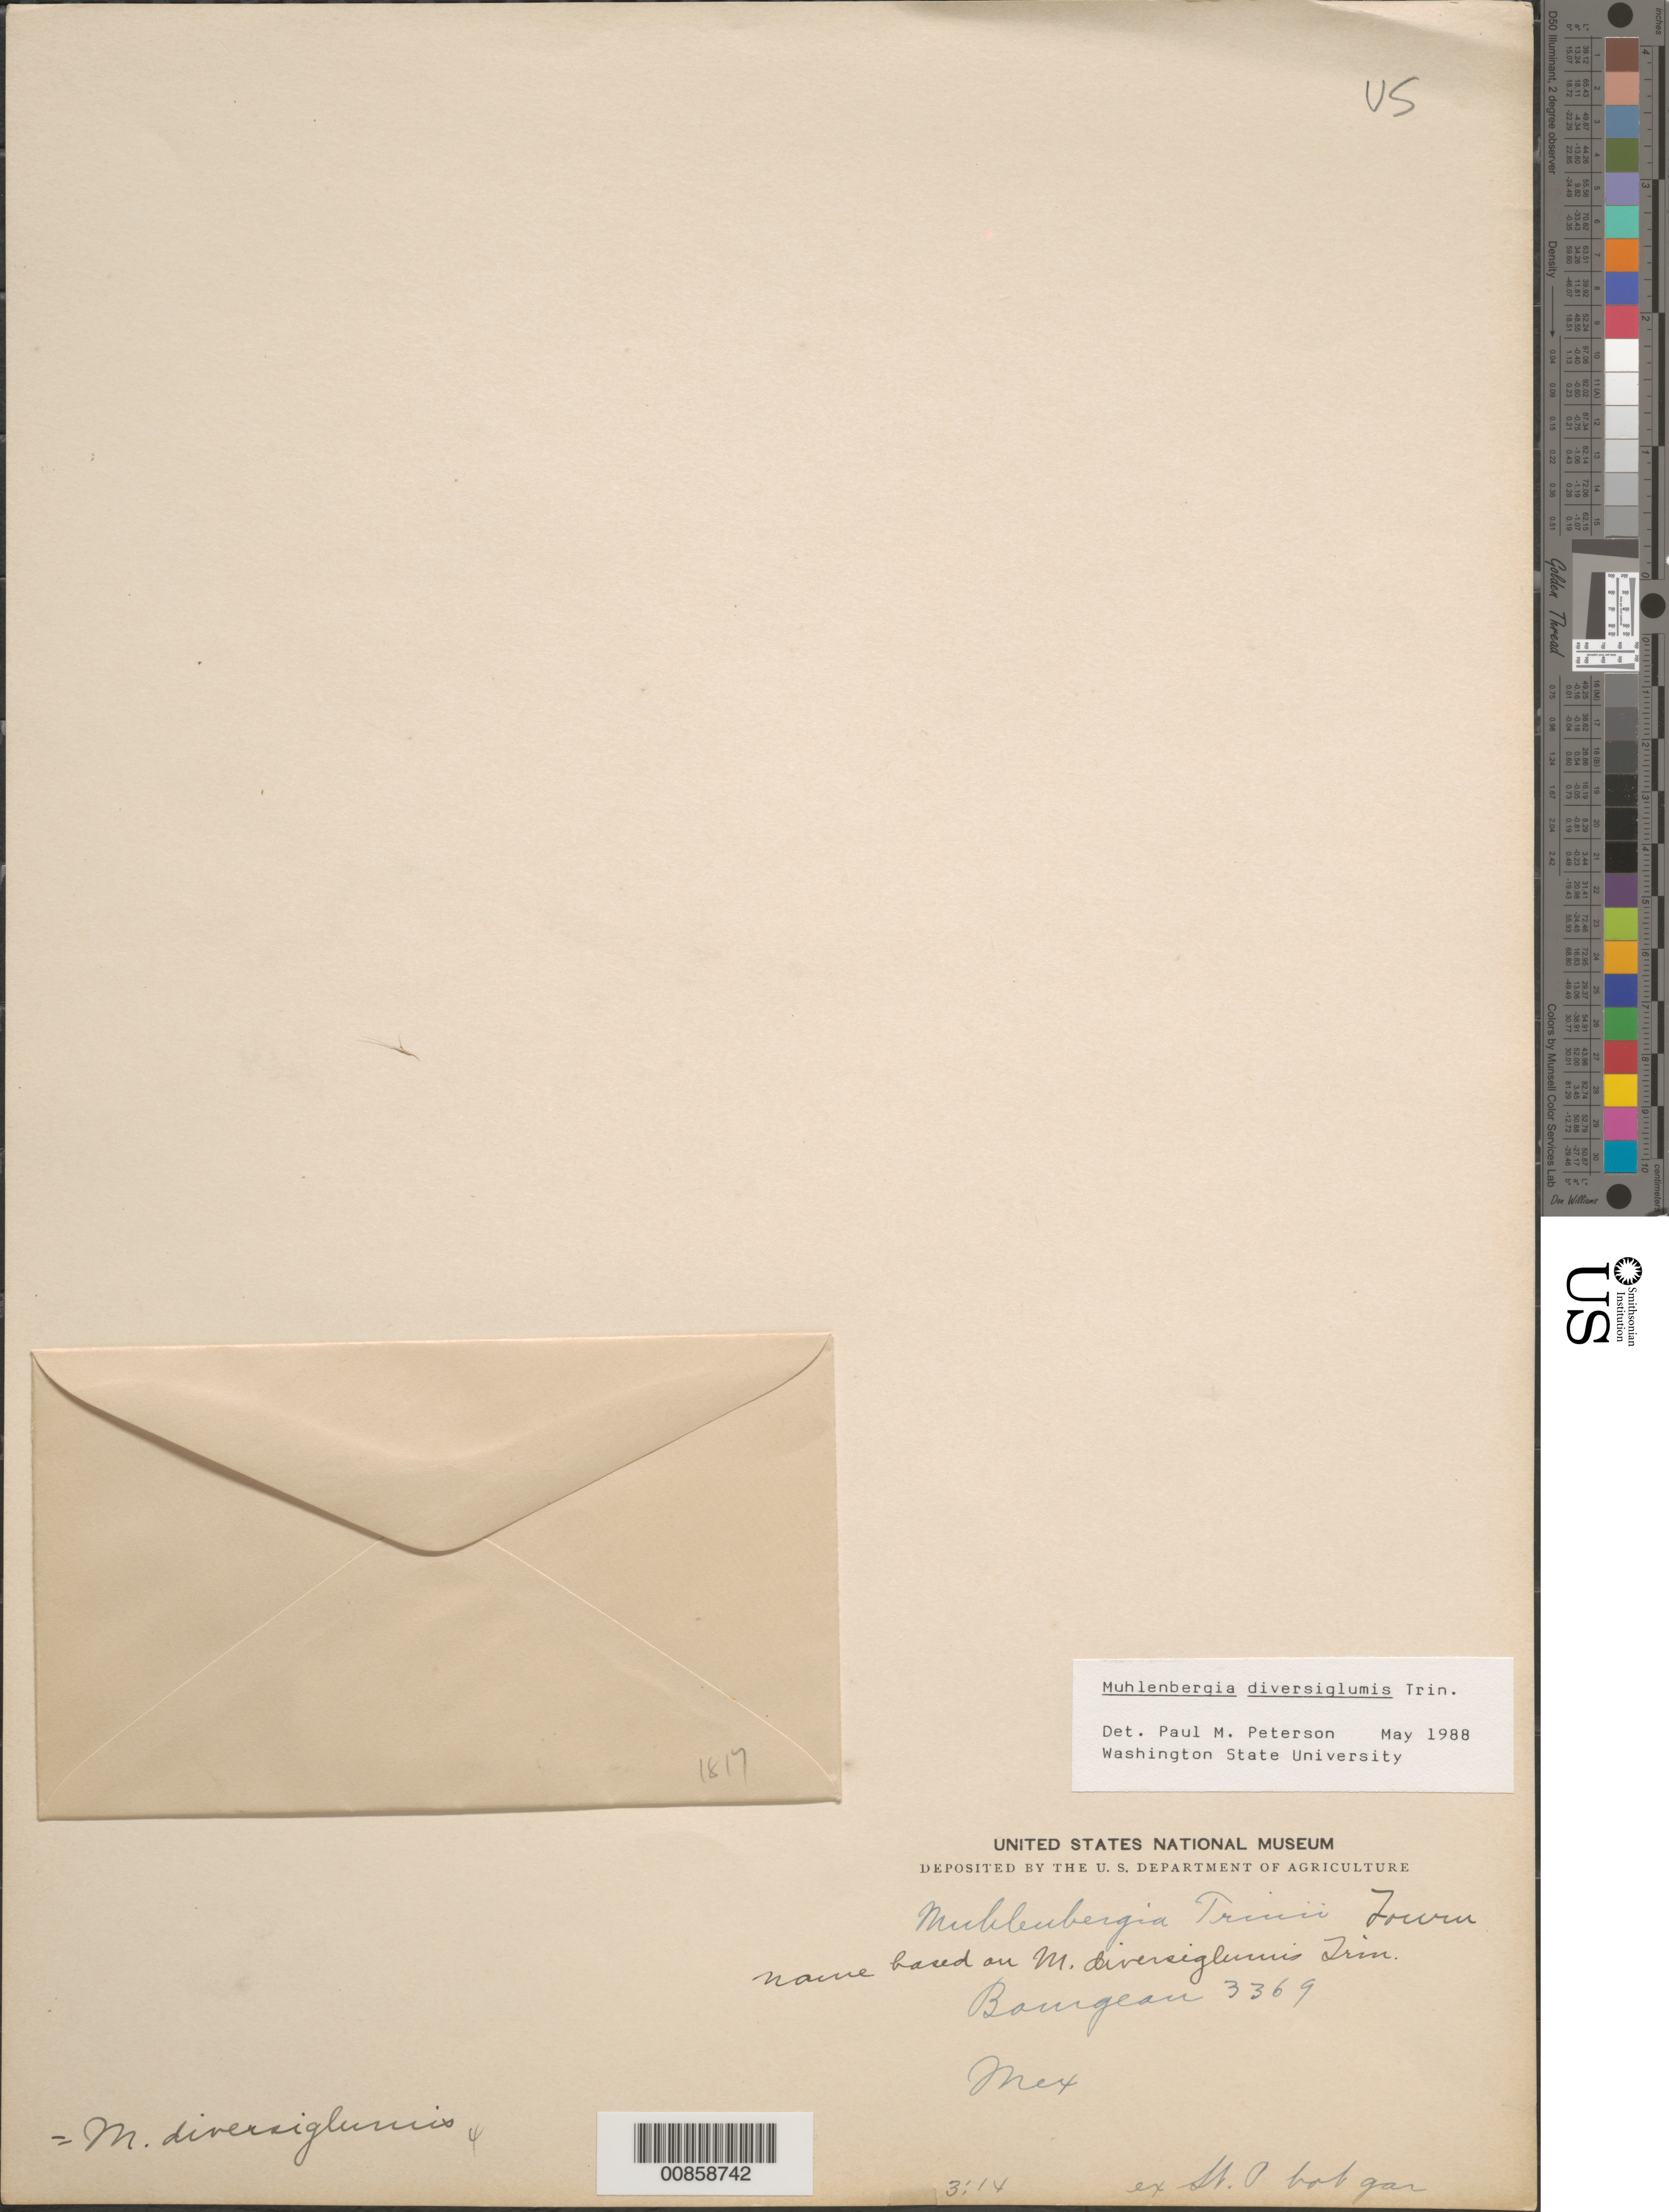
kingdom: Plantae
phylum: Tracheophyta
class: Liliopsida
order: Poales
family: Poaceae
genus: Muhlenbergia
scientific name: Muhlenbergia diversiglumis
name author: Trin.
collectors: -. Bourgeau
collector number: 3369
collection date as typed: Transcribed d/m/y: /3/14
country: Mexico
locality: Ex St. A [interpreted] bot gar.